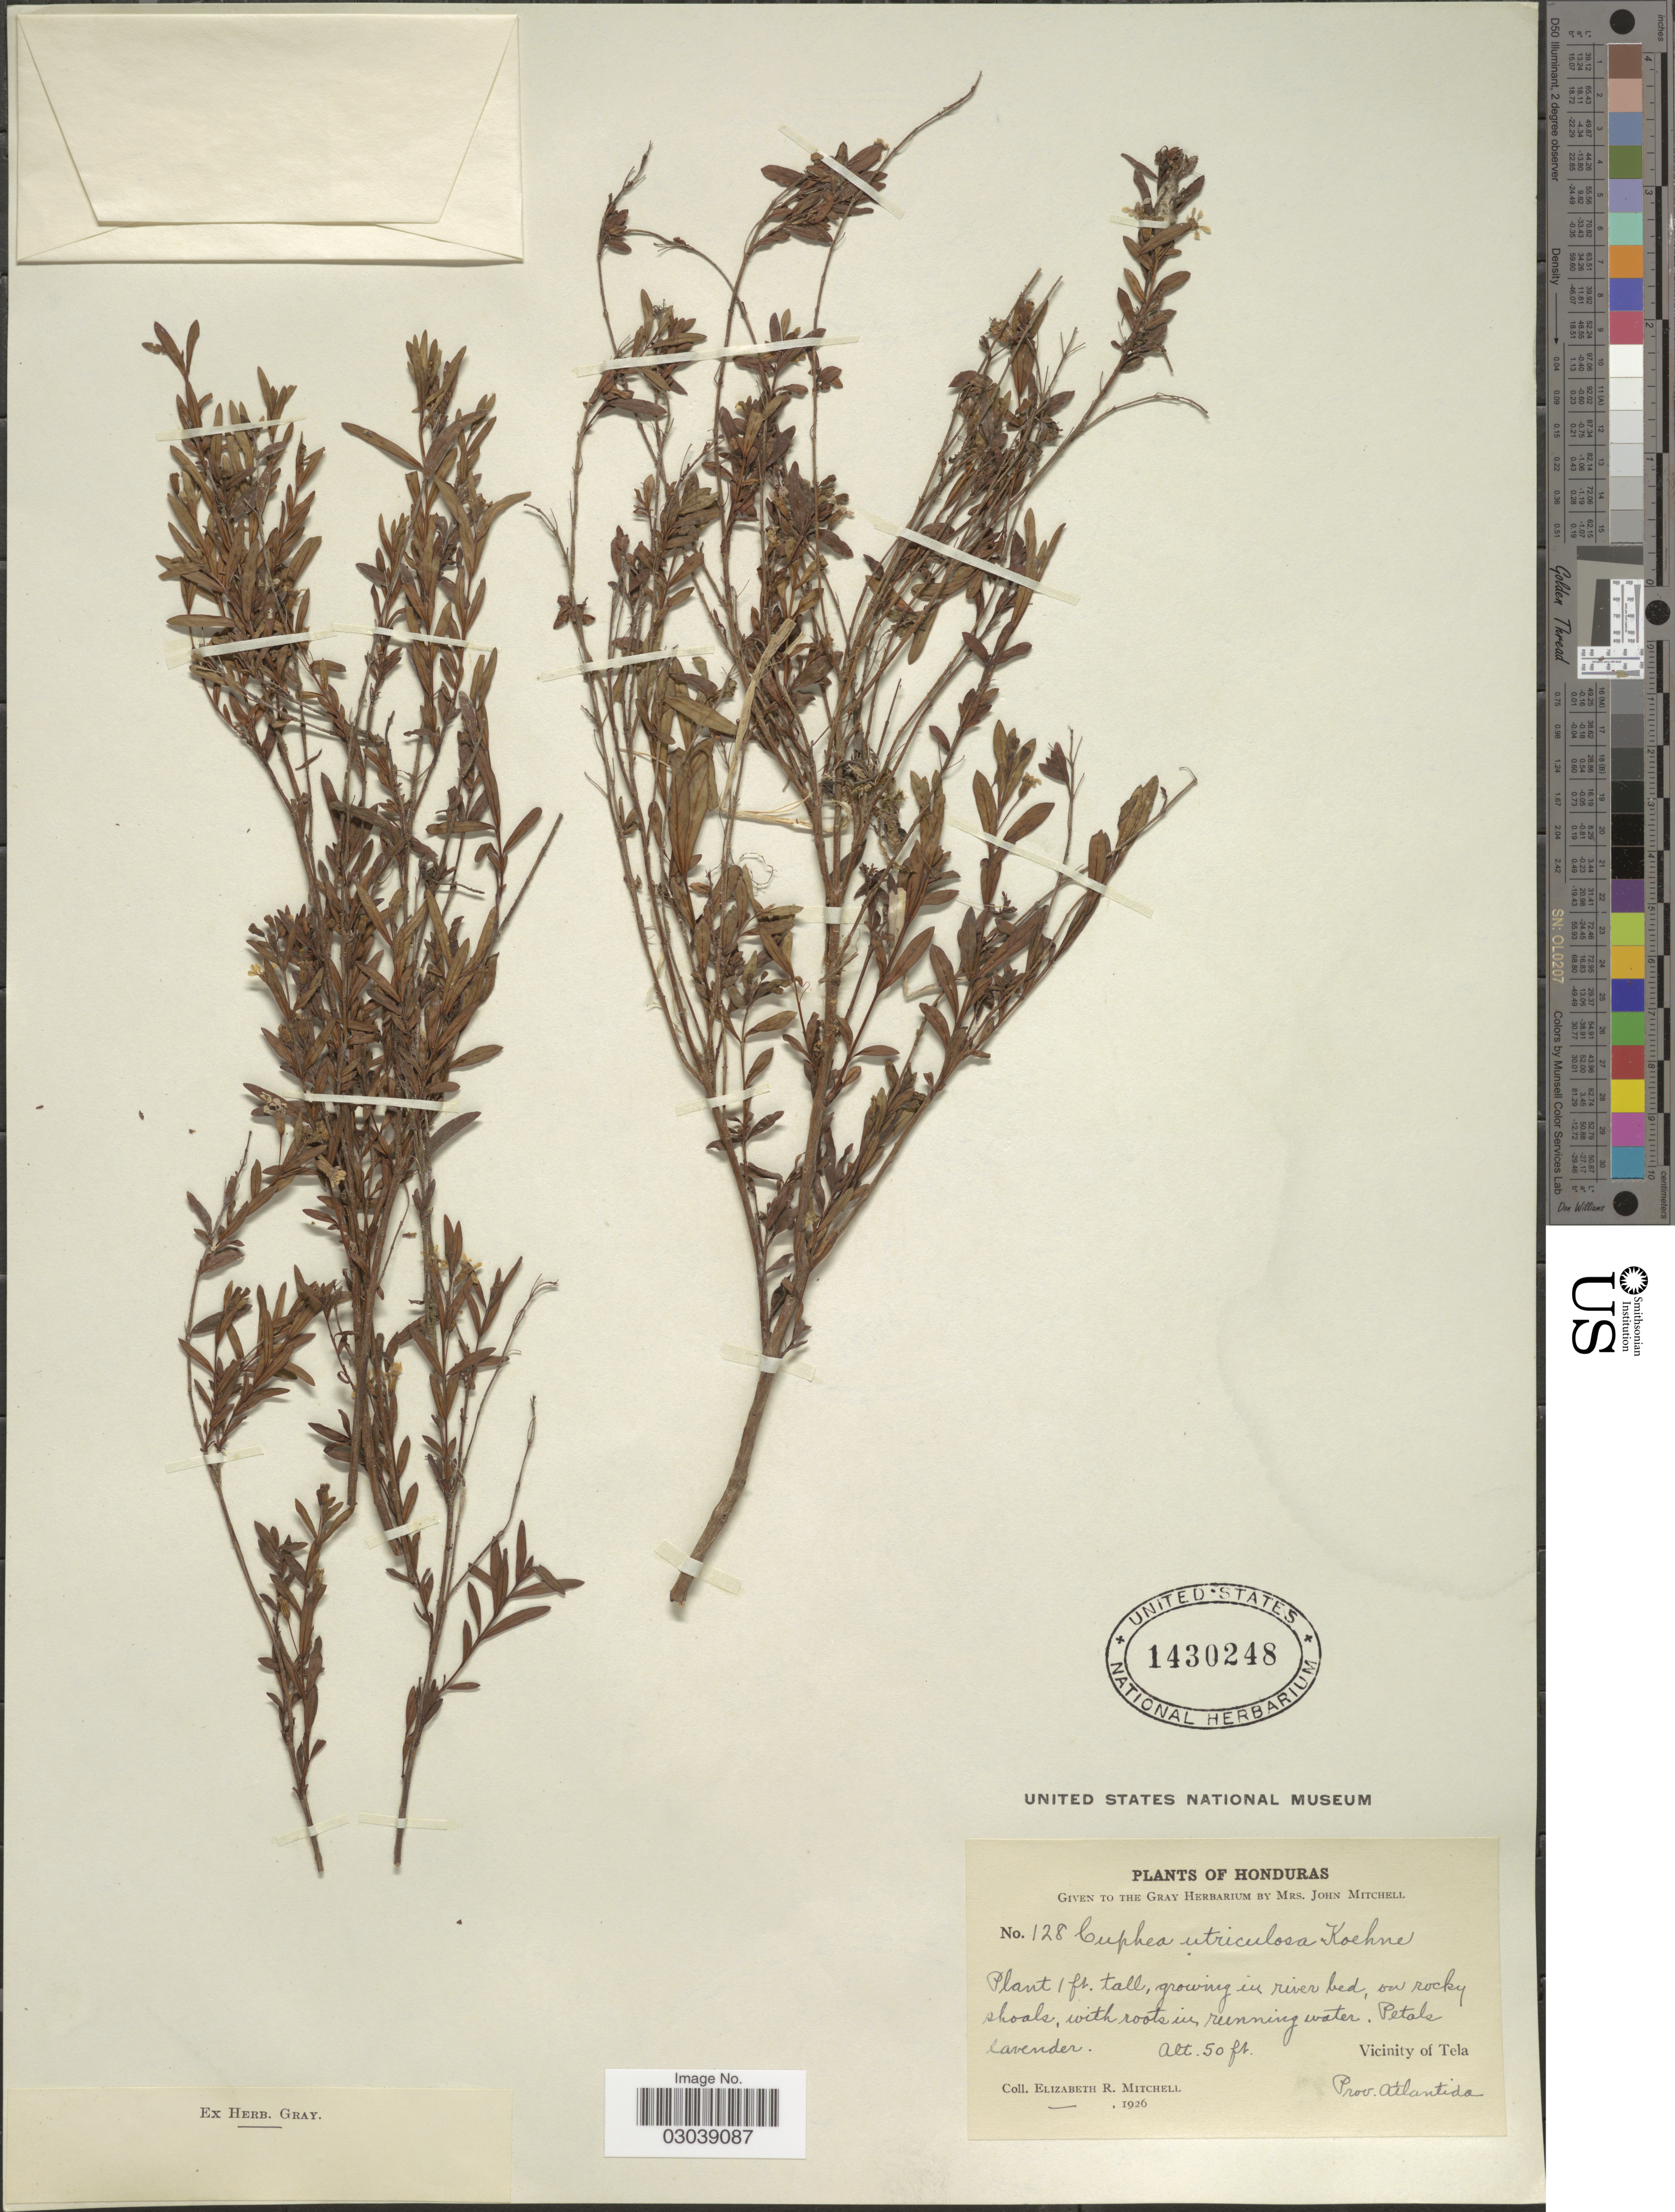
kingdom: Plantae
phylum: Tracheophyta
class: Magnoliopsida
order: Myrtales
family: Lythraceae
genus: Cuphea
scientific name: Cuphea utriculosa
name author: Koehne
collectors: E. Mitchell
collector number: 128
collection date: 1926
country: Honduras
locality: Vicinity of Tela.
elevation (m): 15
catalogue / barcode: US 1430248